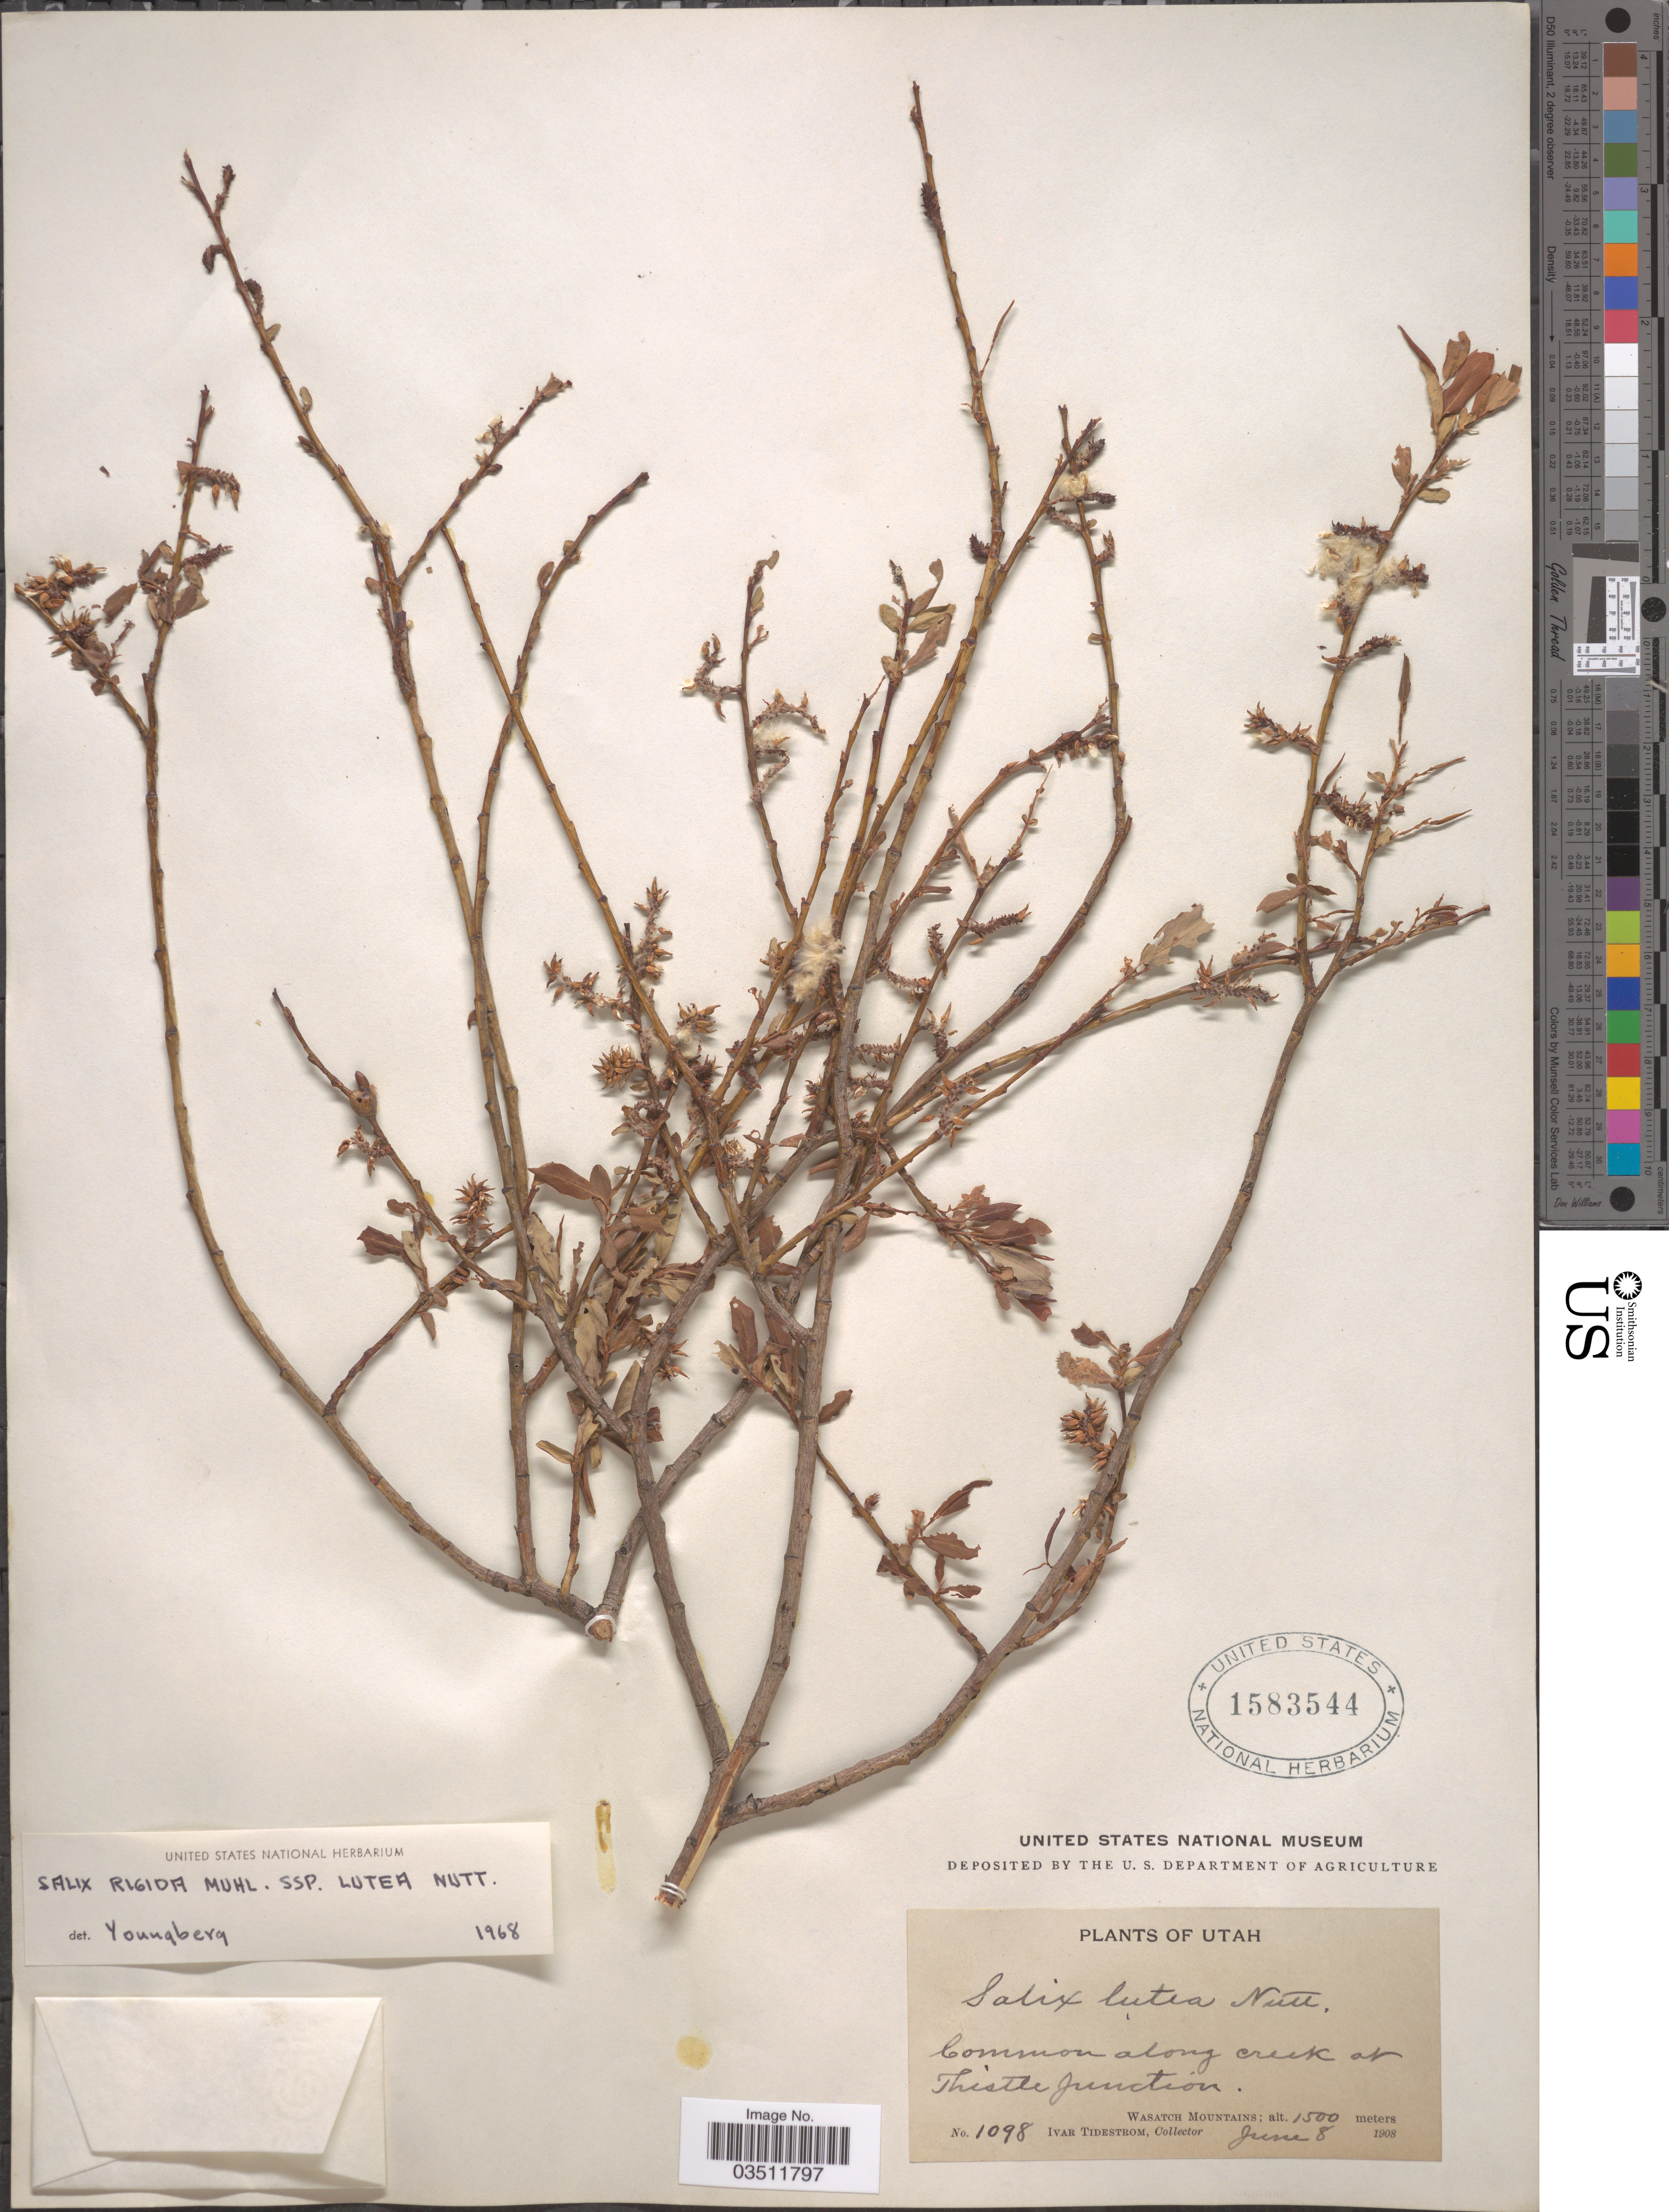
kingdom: Plantae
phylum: Tracheophyta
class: Magnoliopsida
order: Malpighiales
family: Salicaceae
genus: Salix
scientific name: Salix lutea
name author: Nutt.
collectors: I. F. Tidestrom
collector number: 1098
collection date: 1908-06-08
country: United States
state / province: Utah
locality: Along creek at Thistle Junction. Wasatch Mountains.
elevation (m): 1500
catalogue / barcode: US 1583544